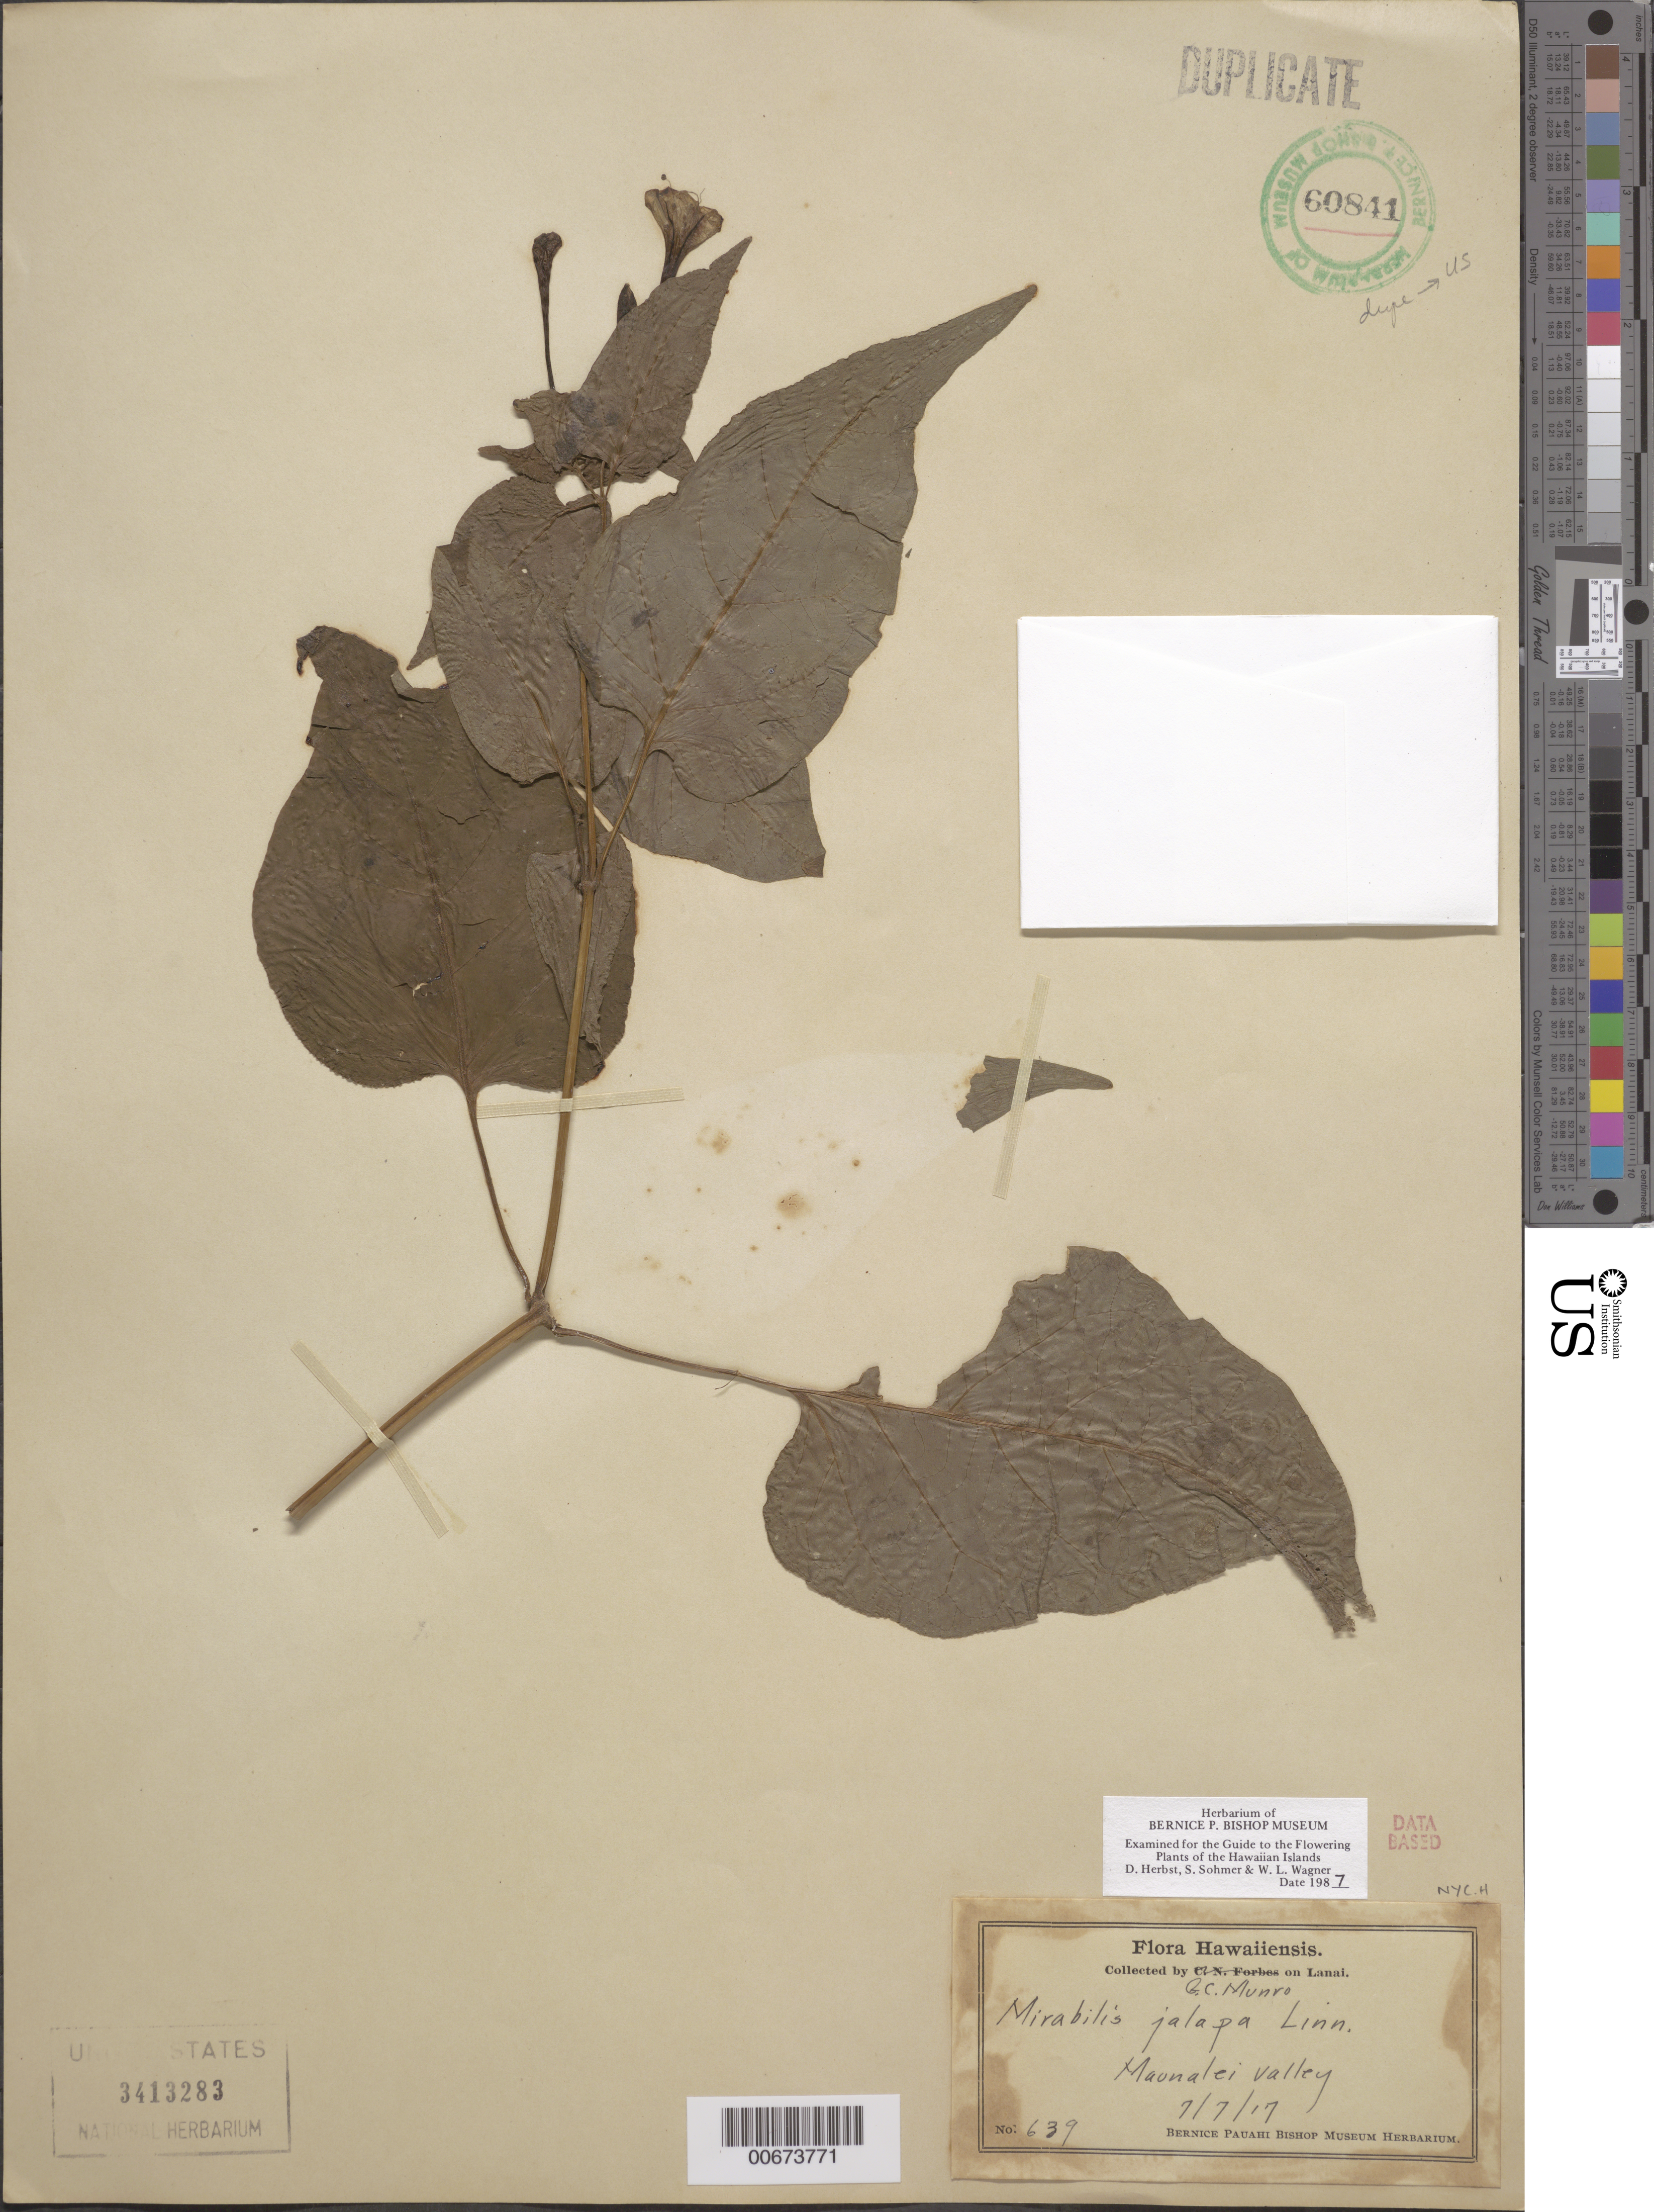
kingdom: Plantae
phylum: Tracheophyta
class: Magnoliopsida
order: Caryophyllales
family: Nyctaginaceae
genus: Mirabilis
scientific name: Mirabilis jalapa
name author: L.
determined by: Herbst, D. R.; Sohmer, S. H.; Wagner, W. L.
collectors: G. C. Munro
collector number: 639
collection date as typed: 7 Jul 1917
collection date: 1917-07-07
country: United States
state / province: Hawaii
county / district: Maui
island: Lana'i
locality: Maunalei Valley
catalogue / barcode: US 3413283